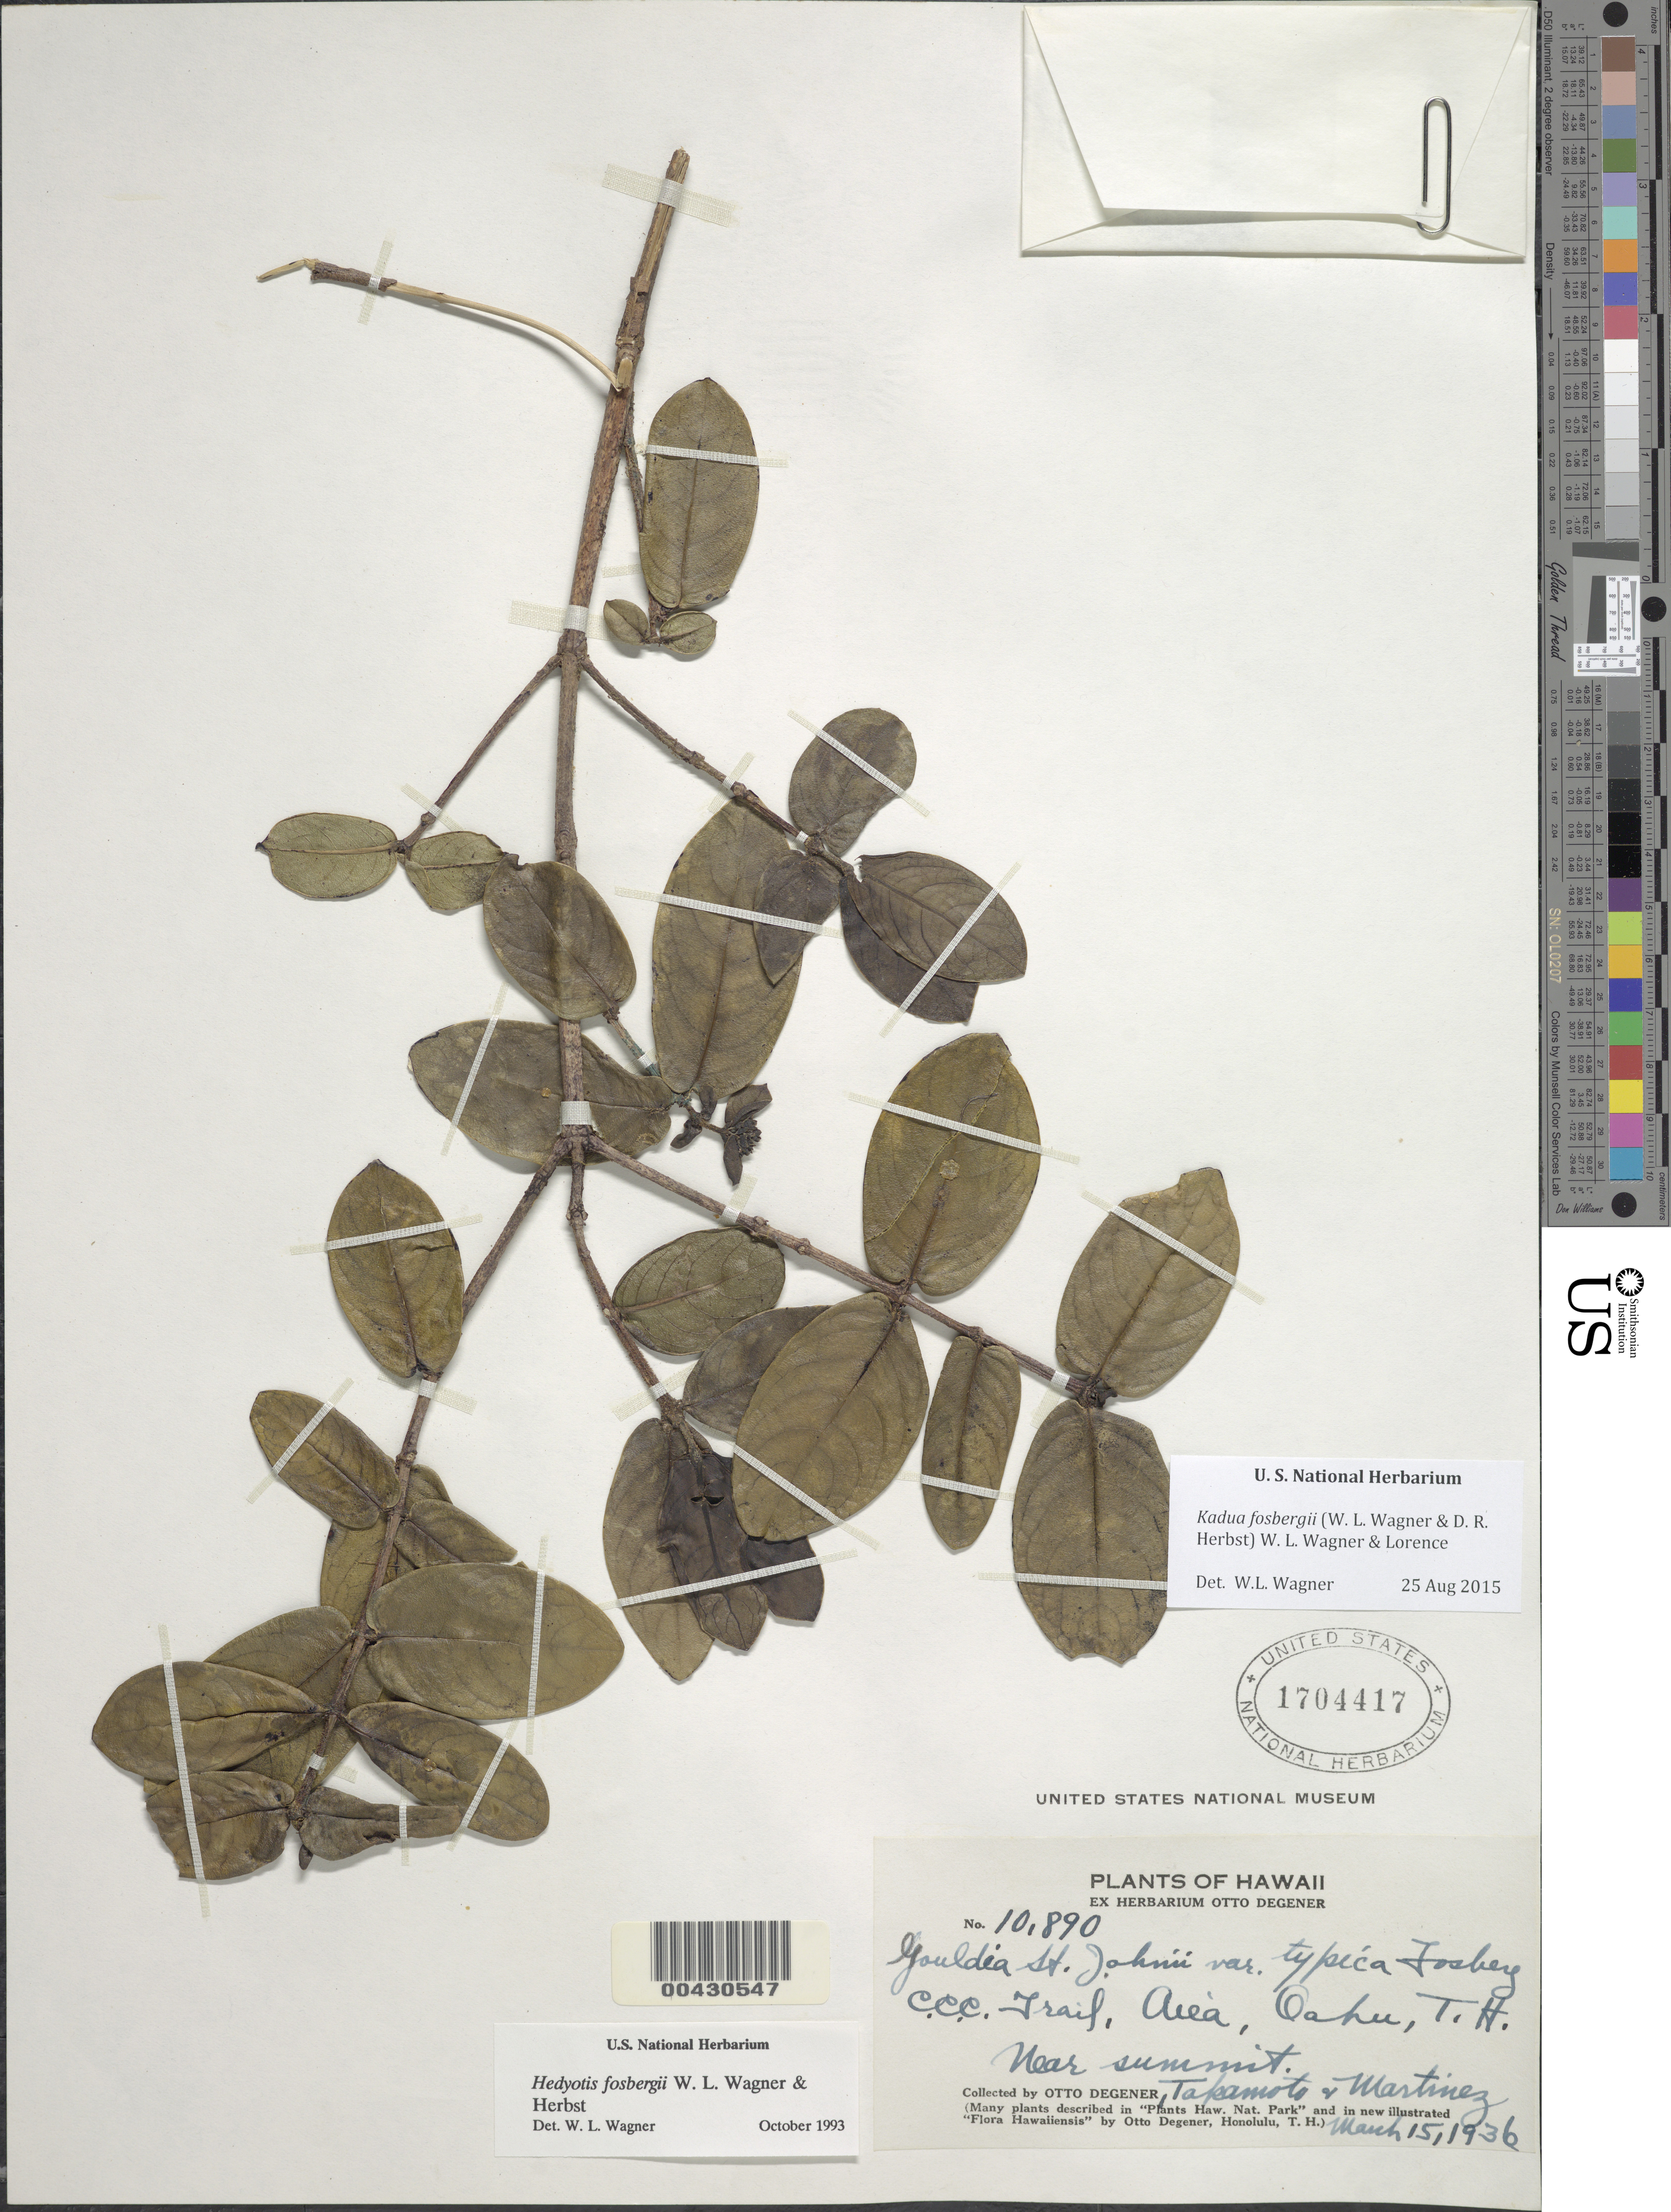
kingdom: Plantae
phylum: Tracheophyta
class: Magnoliopsida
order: Gentianales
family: Rubiaceae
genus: Kadua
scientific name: Kadua fosbergii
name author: (W.L. Wagner & D.R. Herbst) W.L. Wagner & Lorence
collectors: O. Degener & M. Takamoto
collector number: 10890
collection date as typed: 15 Mar 1936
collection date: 1936-03-15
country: United States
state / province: Hawaii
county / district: Honolulu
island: Oahu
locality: C.C.C. trail, Aiea, near summit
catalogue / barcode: US 1704417